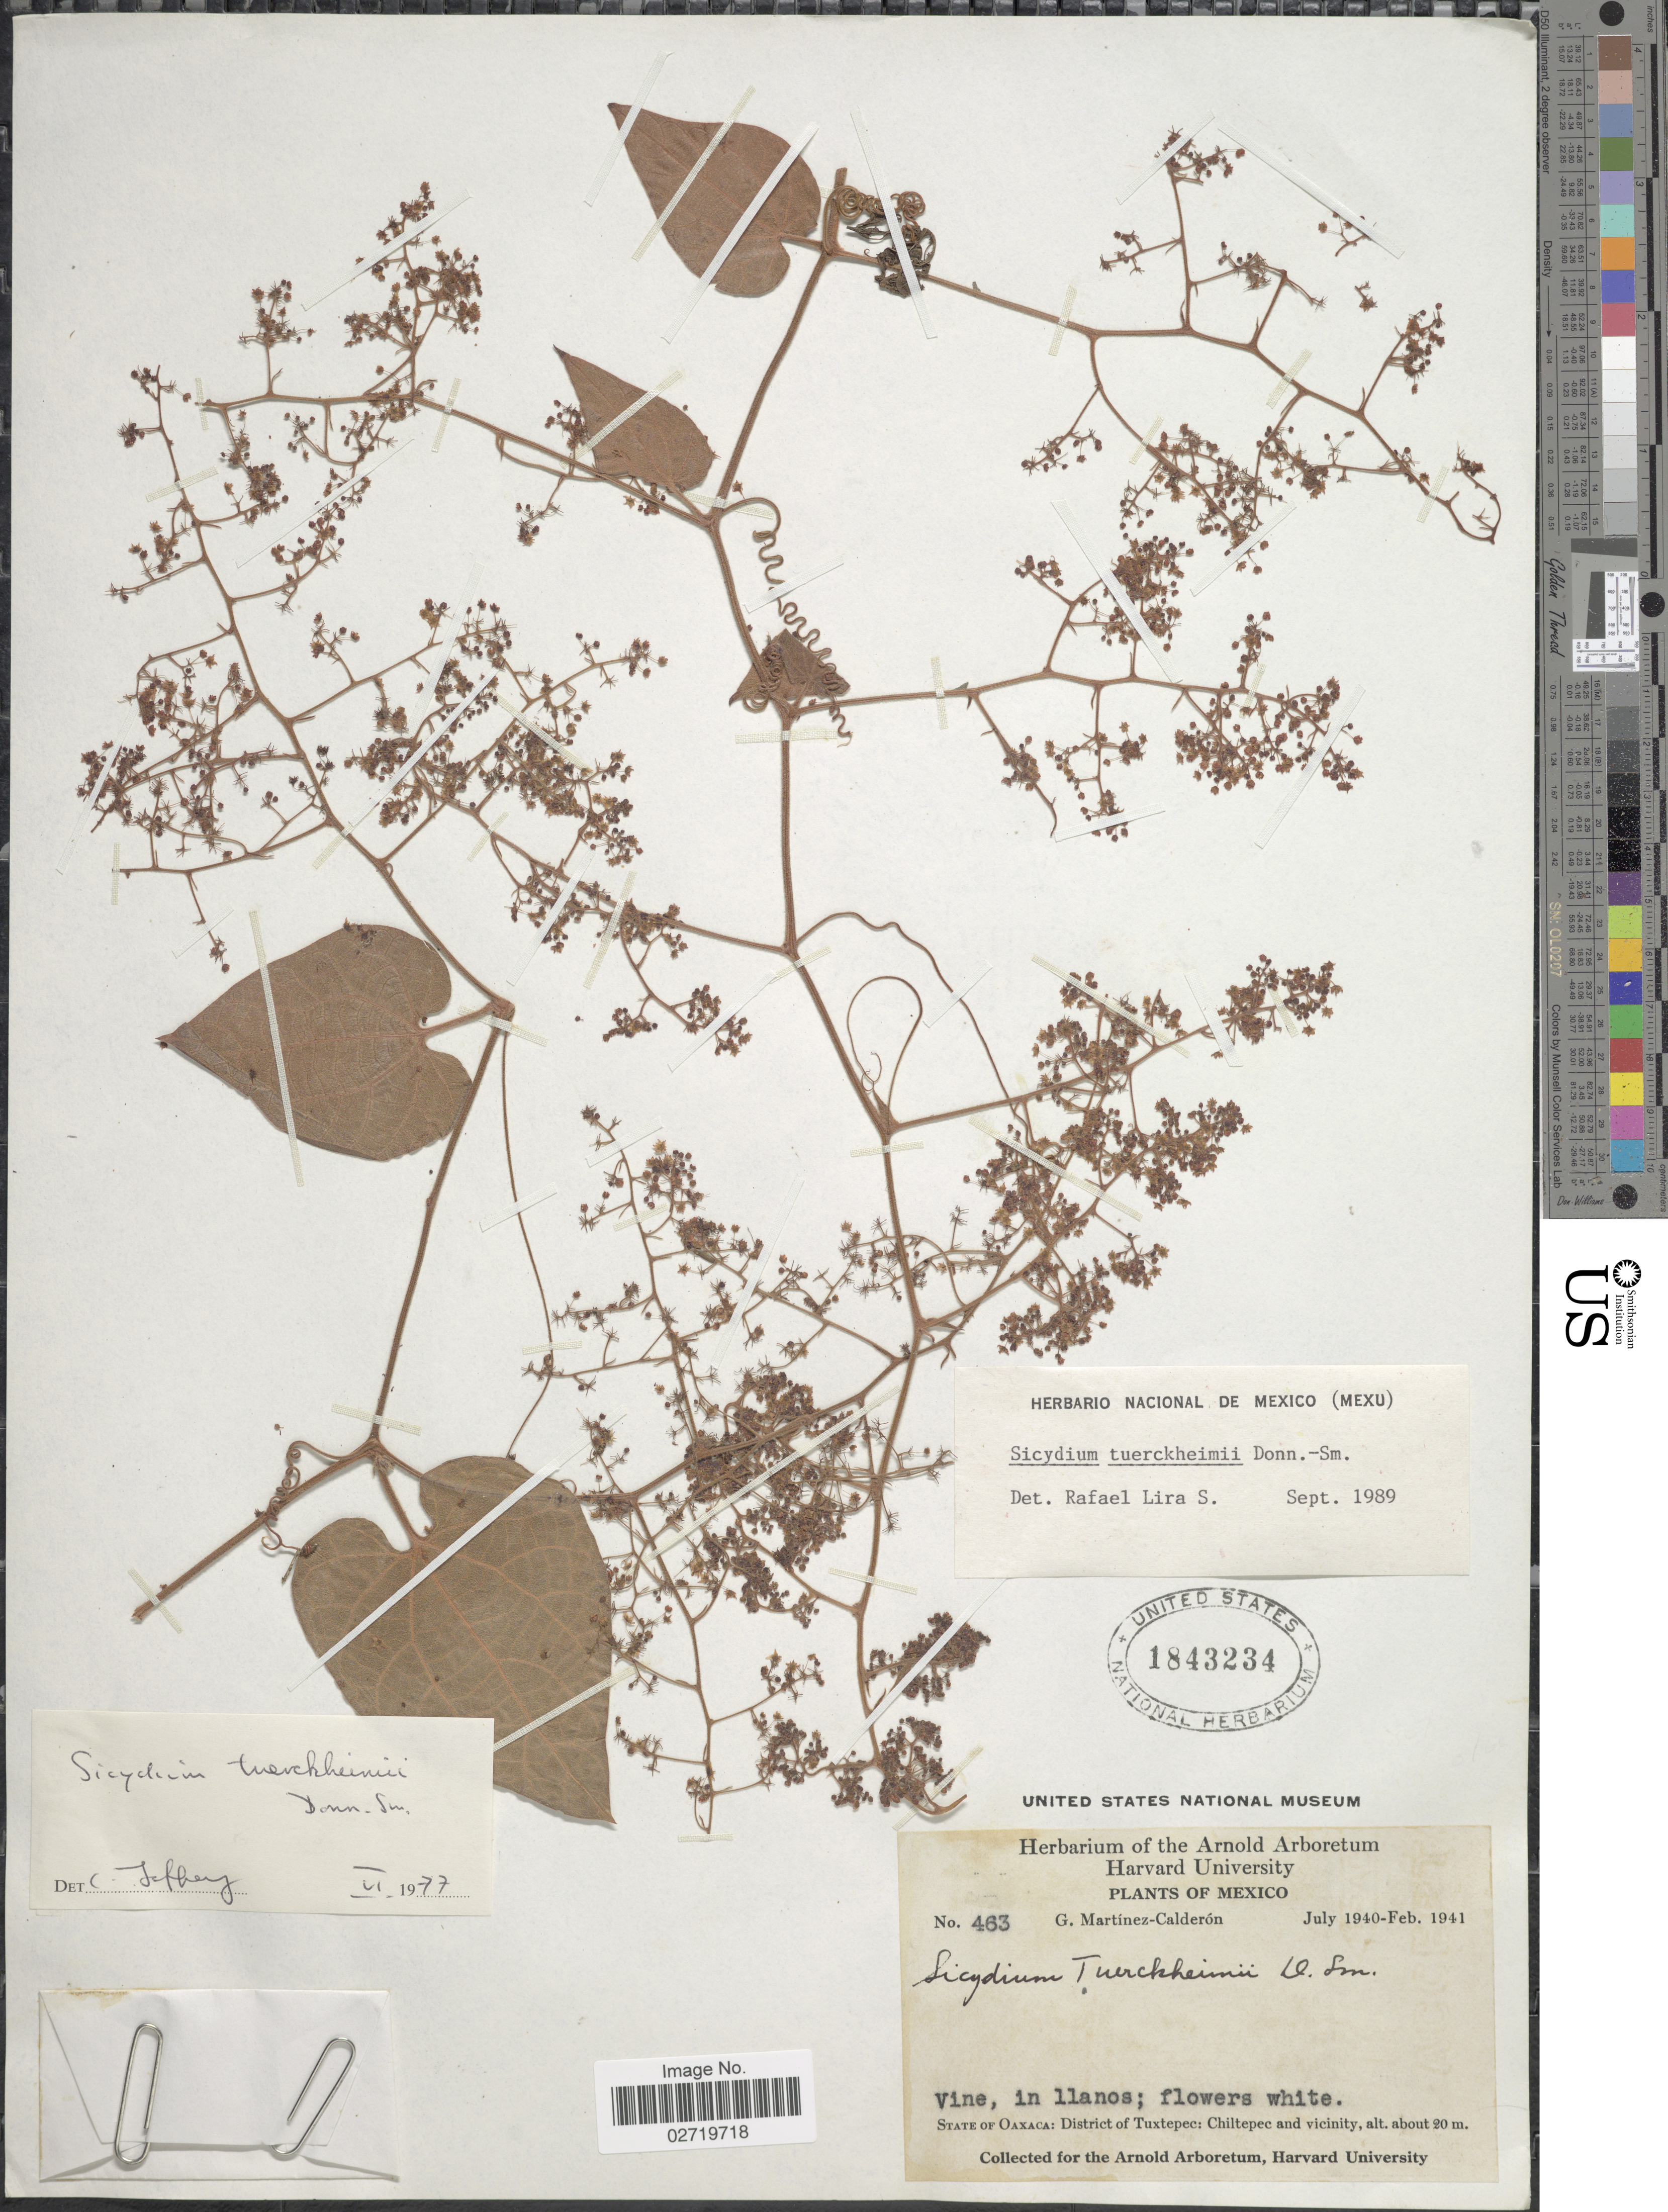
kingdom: Plantae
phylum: Tracheophyta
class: Magnoliopsida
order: Cucurbitales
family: Cucurbitaceae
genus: Sicydium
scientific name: Sicydium tuerckheimii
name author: Donn. Sm.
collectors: G. Martínez Calderón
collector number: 463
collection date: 1940-07/1941-02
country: Mexico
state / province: Oaxaca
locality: District of Tuxtepec: Chiltepec and vicinity.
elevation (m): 20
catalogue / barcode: US 1843234